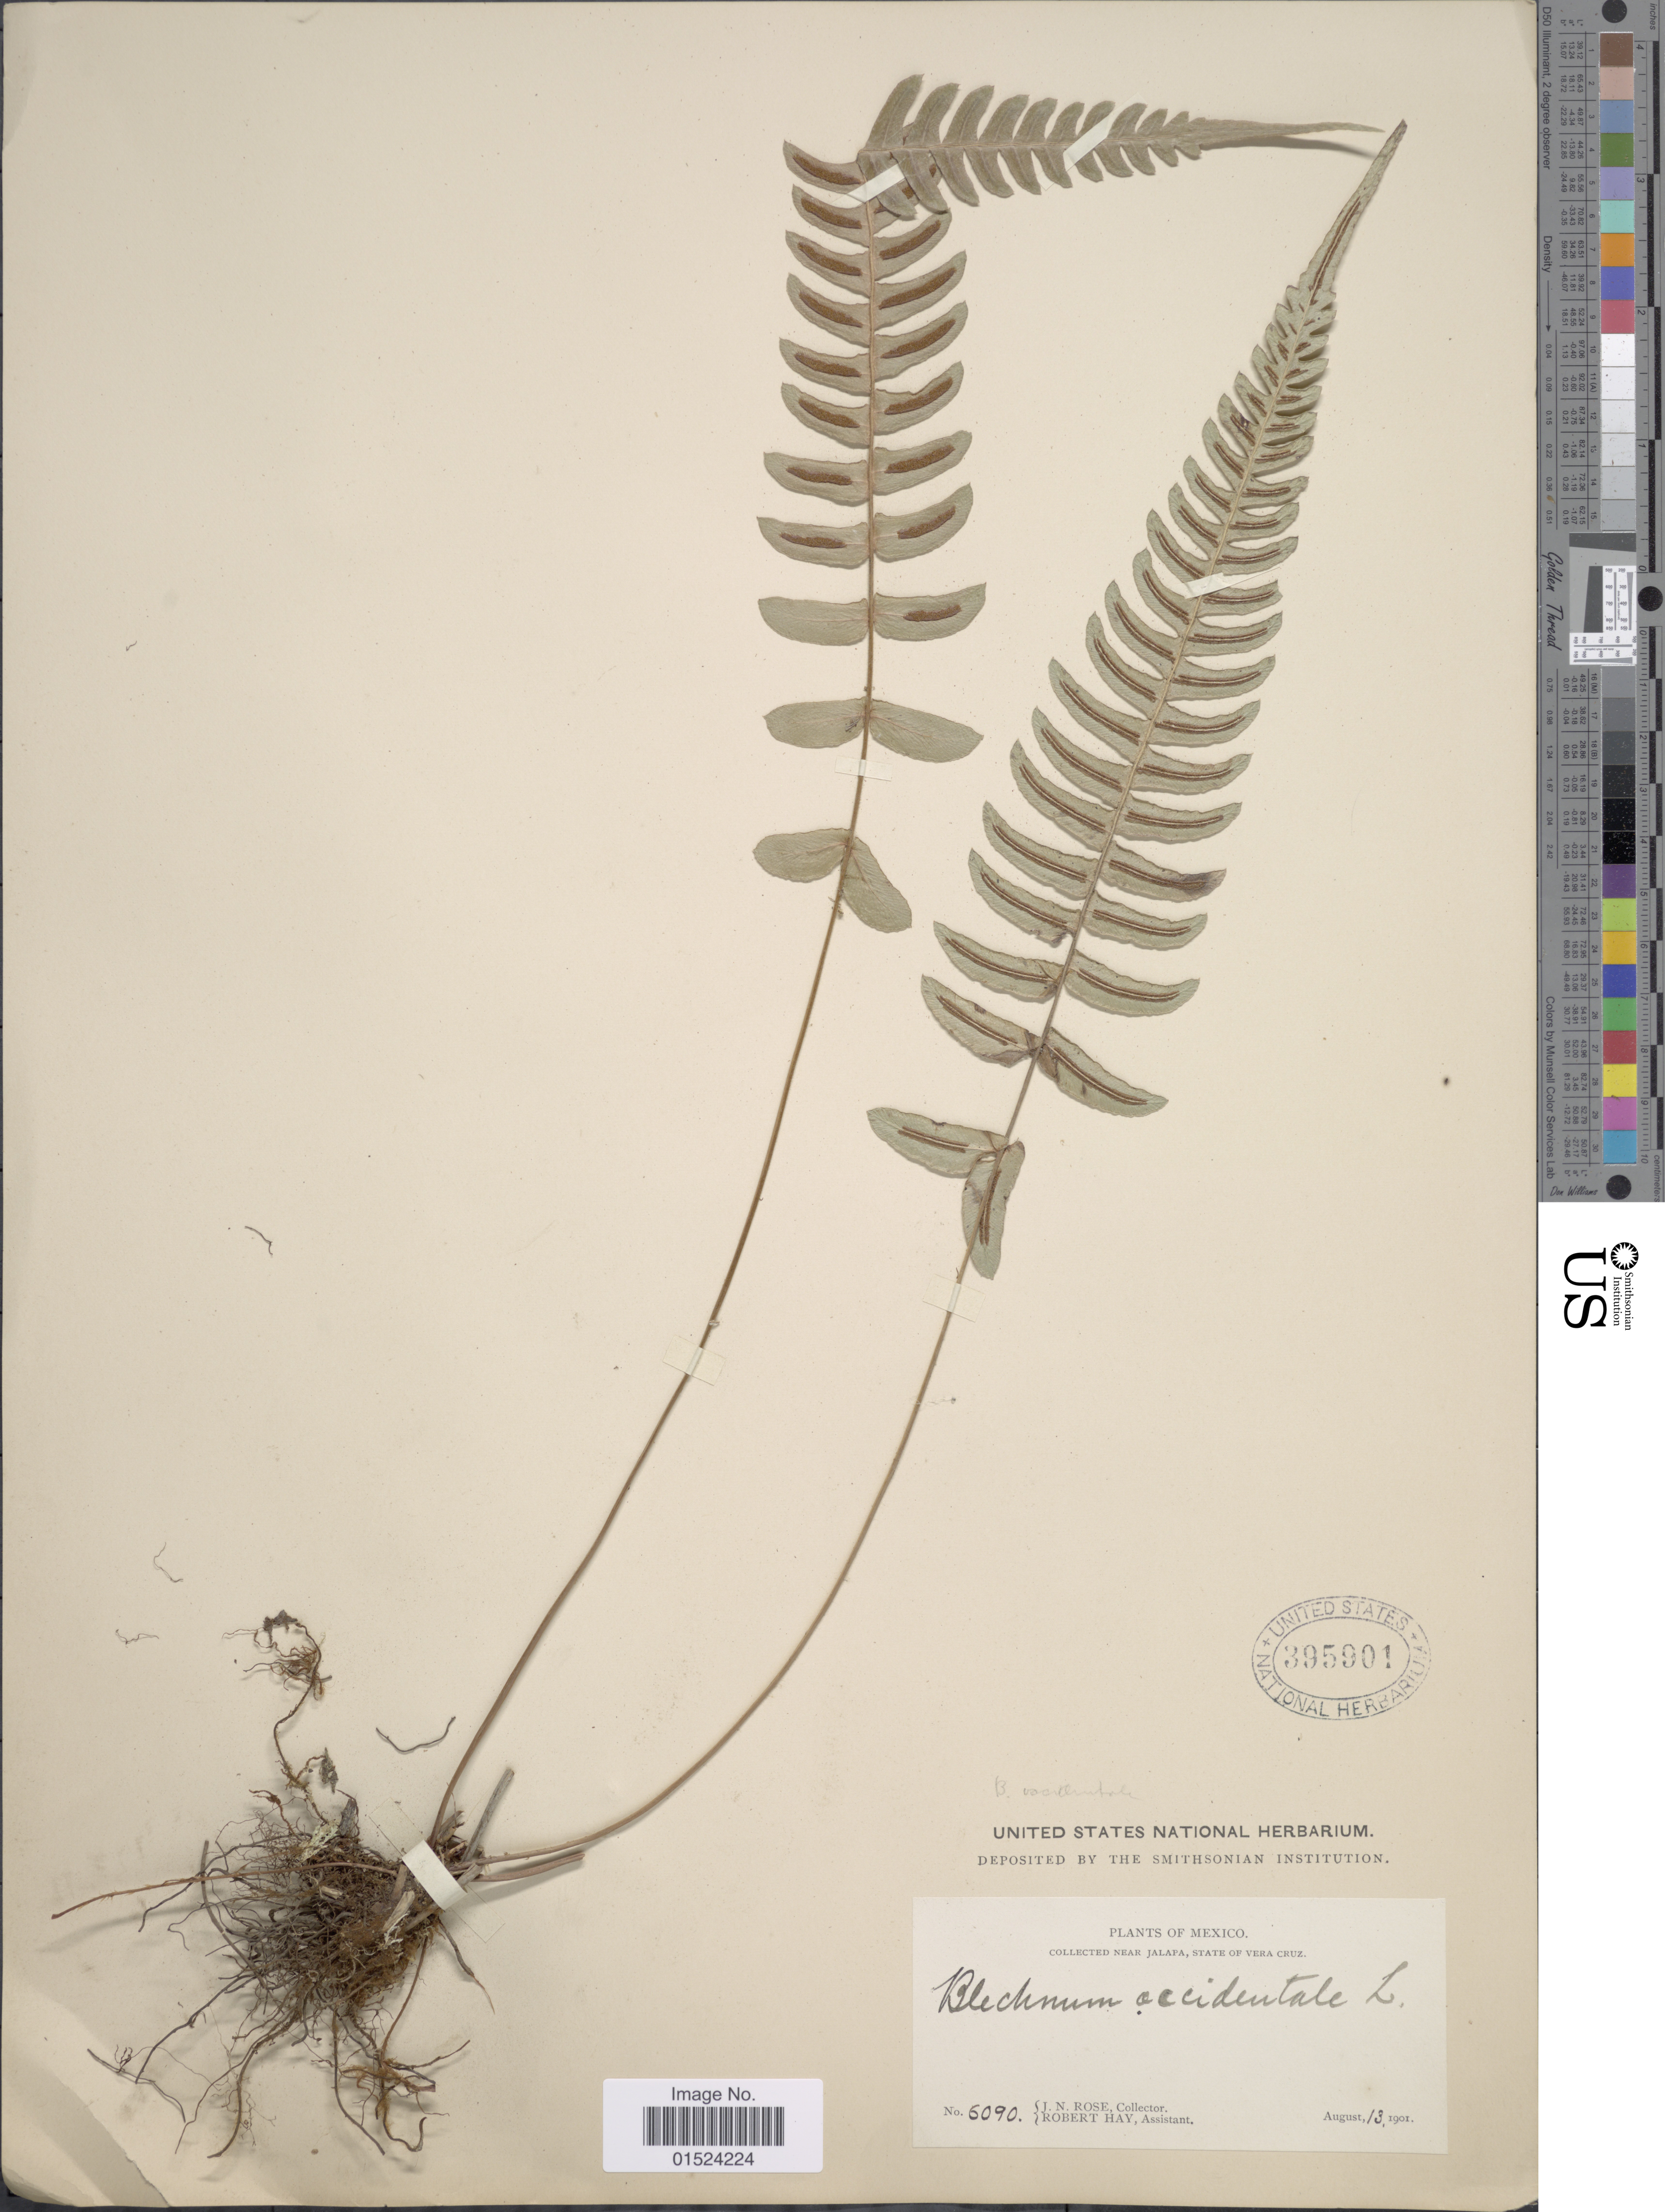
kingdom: Plantae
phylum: Tracheophyta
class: Polypodiopsida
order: Polypodiales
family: Blechnaceae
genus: Blechnum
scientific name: Blechnum occidentale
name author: L.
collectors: J. N. Rose & R. H. Hay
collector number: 6090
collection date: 1901-08-13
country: Mexico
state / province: Veracruz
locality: Near Jalapa, State of Vera Cruz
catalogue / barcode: US 395901